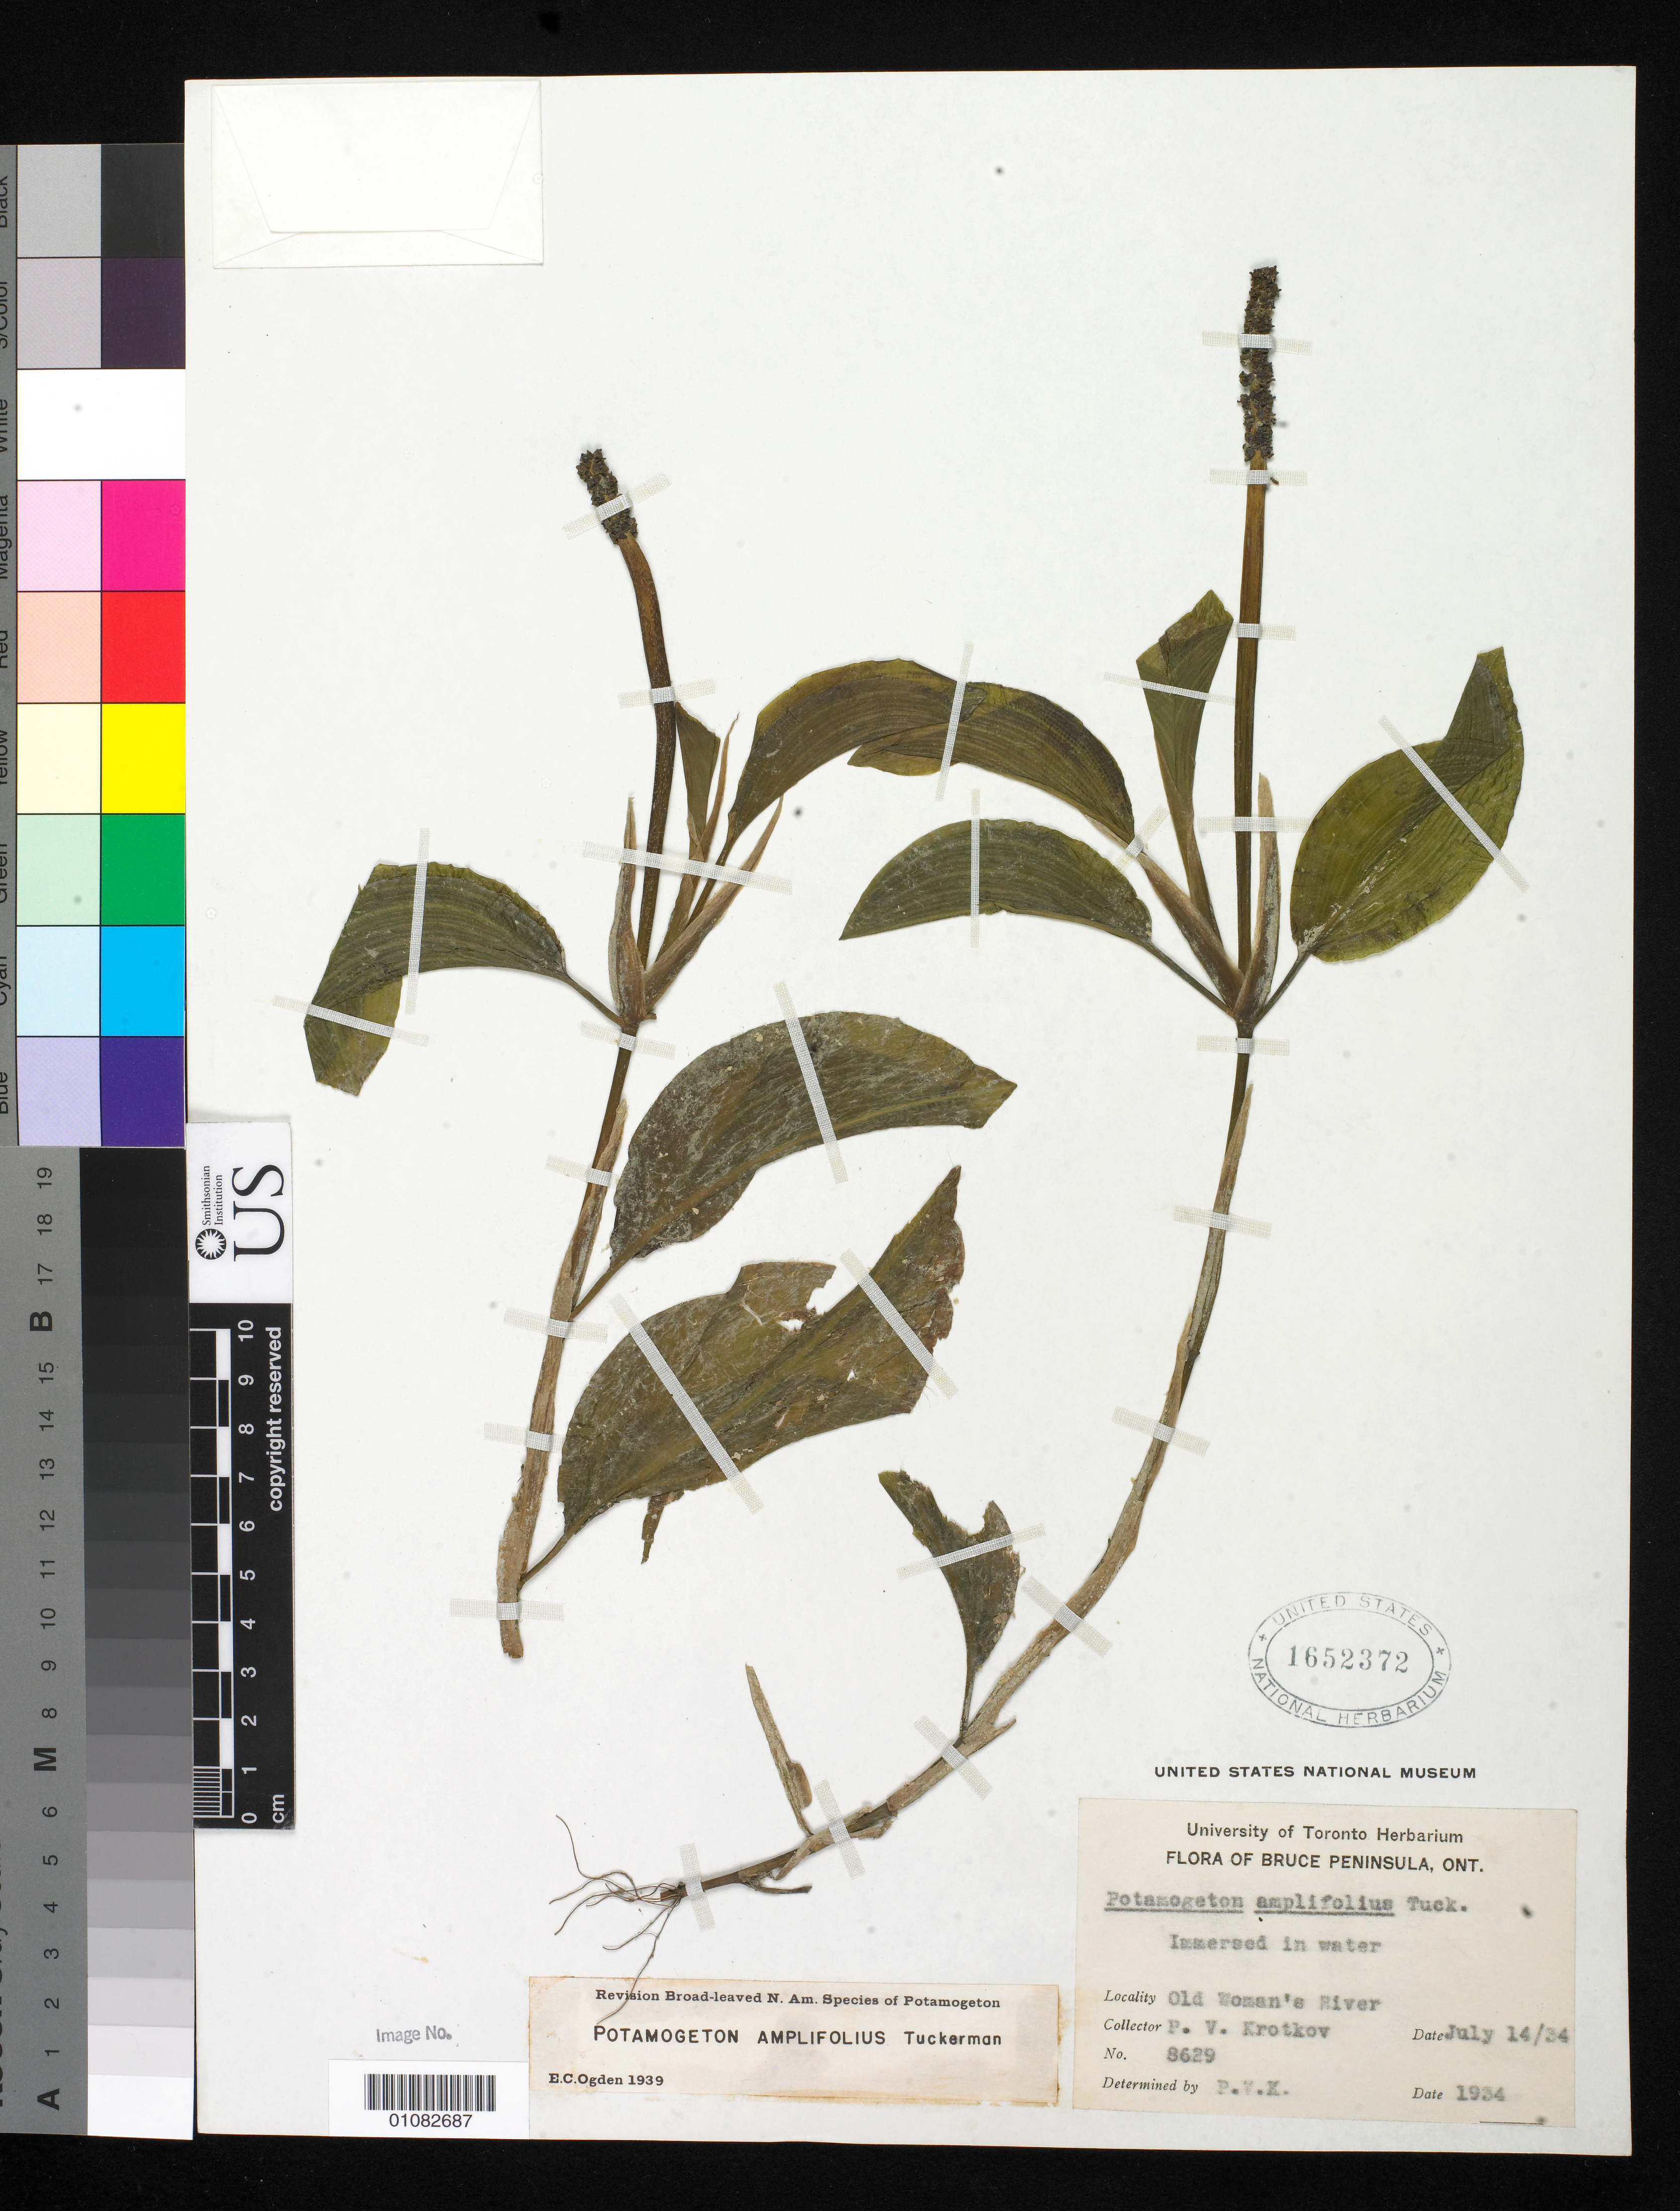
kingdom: Plantae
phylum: Tracheophyta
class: Liliopsida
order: Alismatales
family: Potamogetonaceae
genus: Potamogeton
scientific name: Potamogeton amplifolius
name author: Tuckerm.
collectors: P. V. Krotkov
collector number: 8629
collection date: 1934-07-14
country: Canada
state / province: Ontario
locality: Bruce Peninsula, Old Woman's River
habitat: Immersed in water.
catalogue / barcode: US 1652372